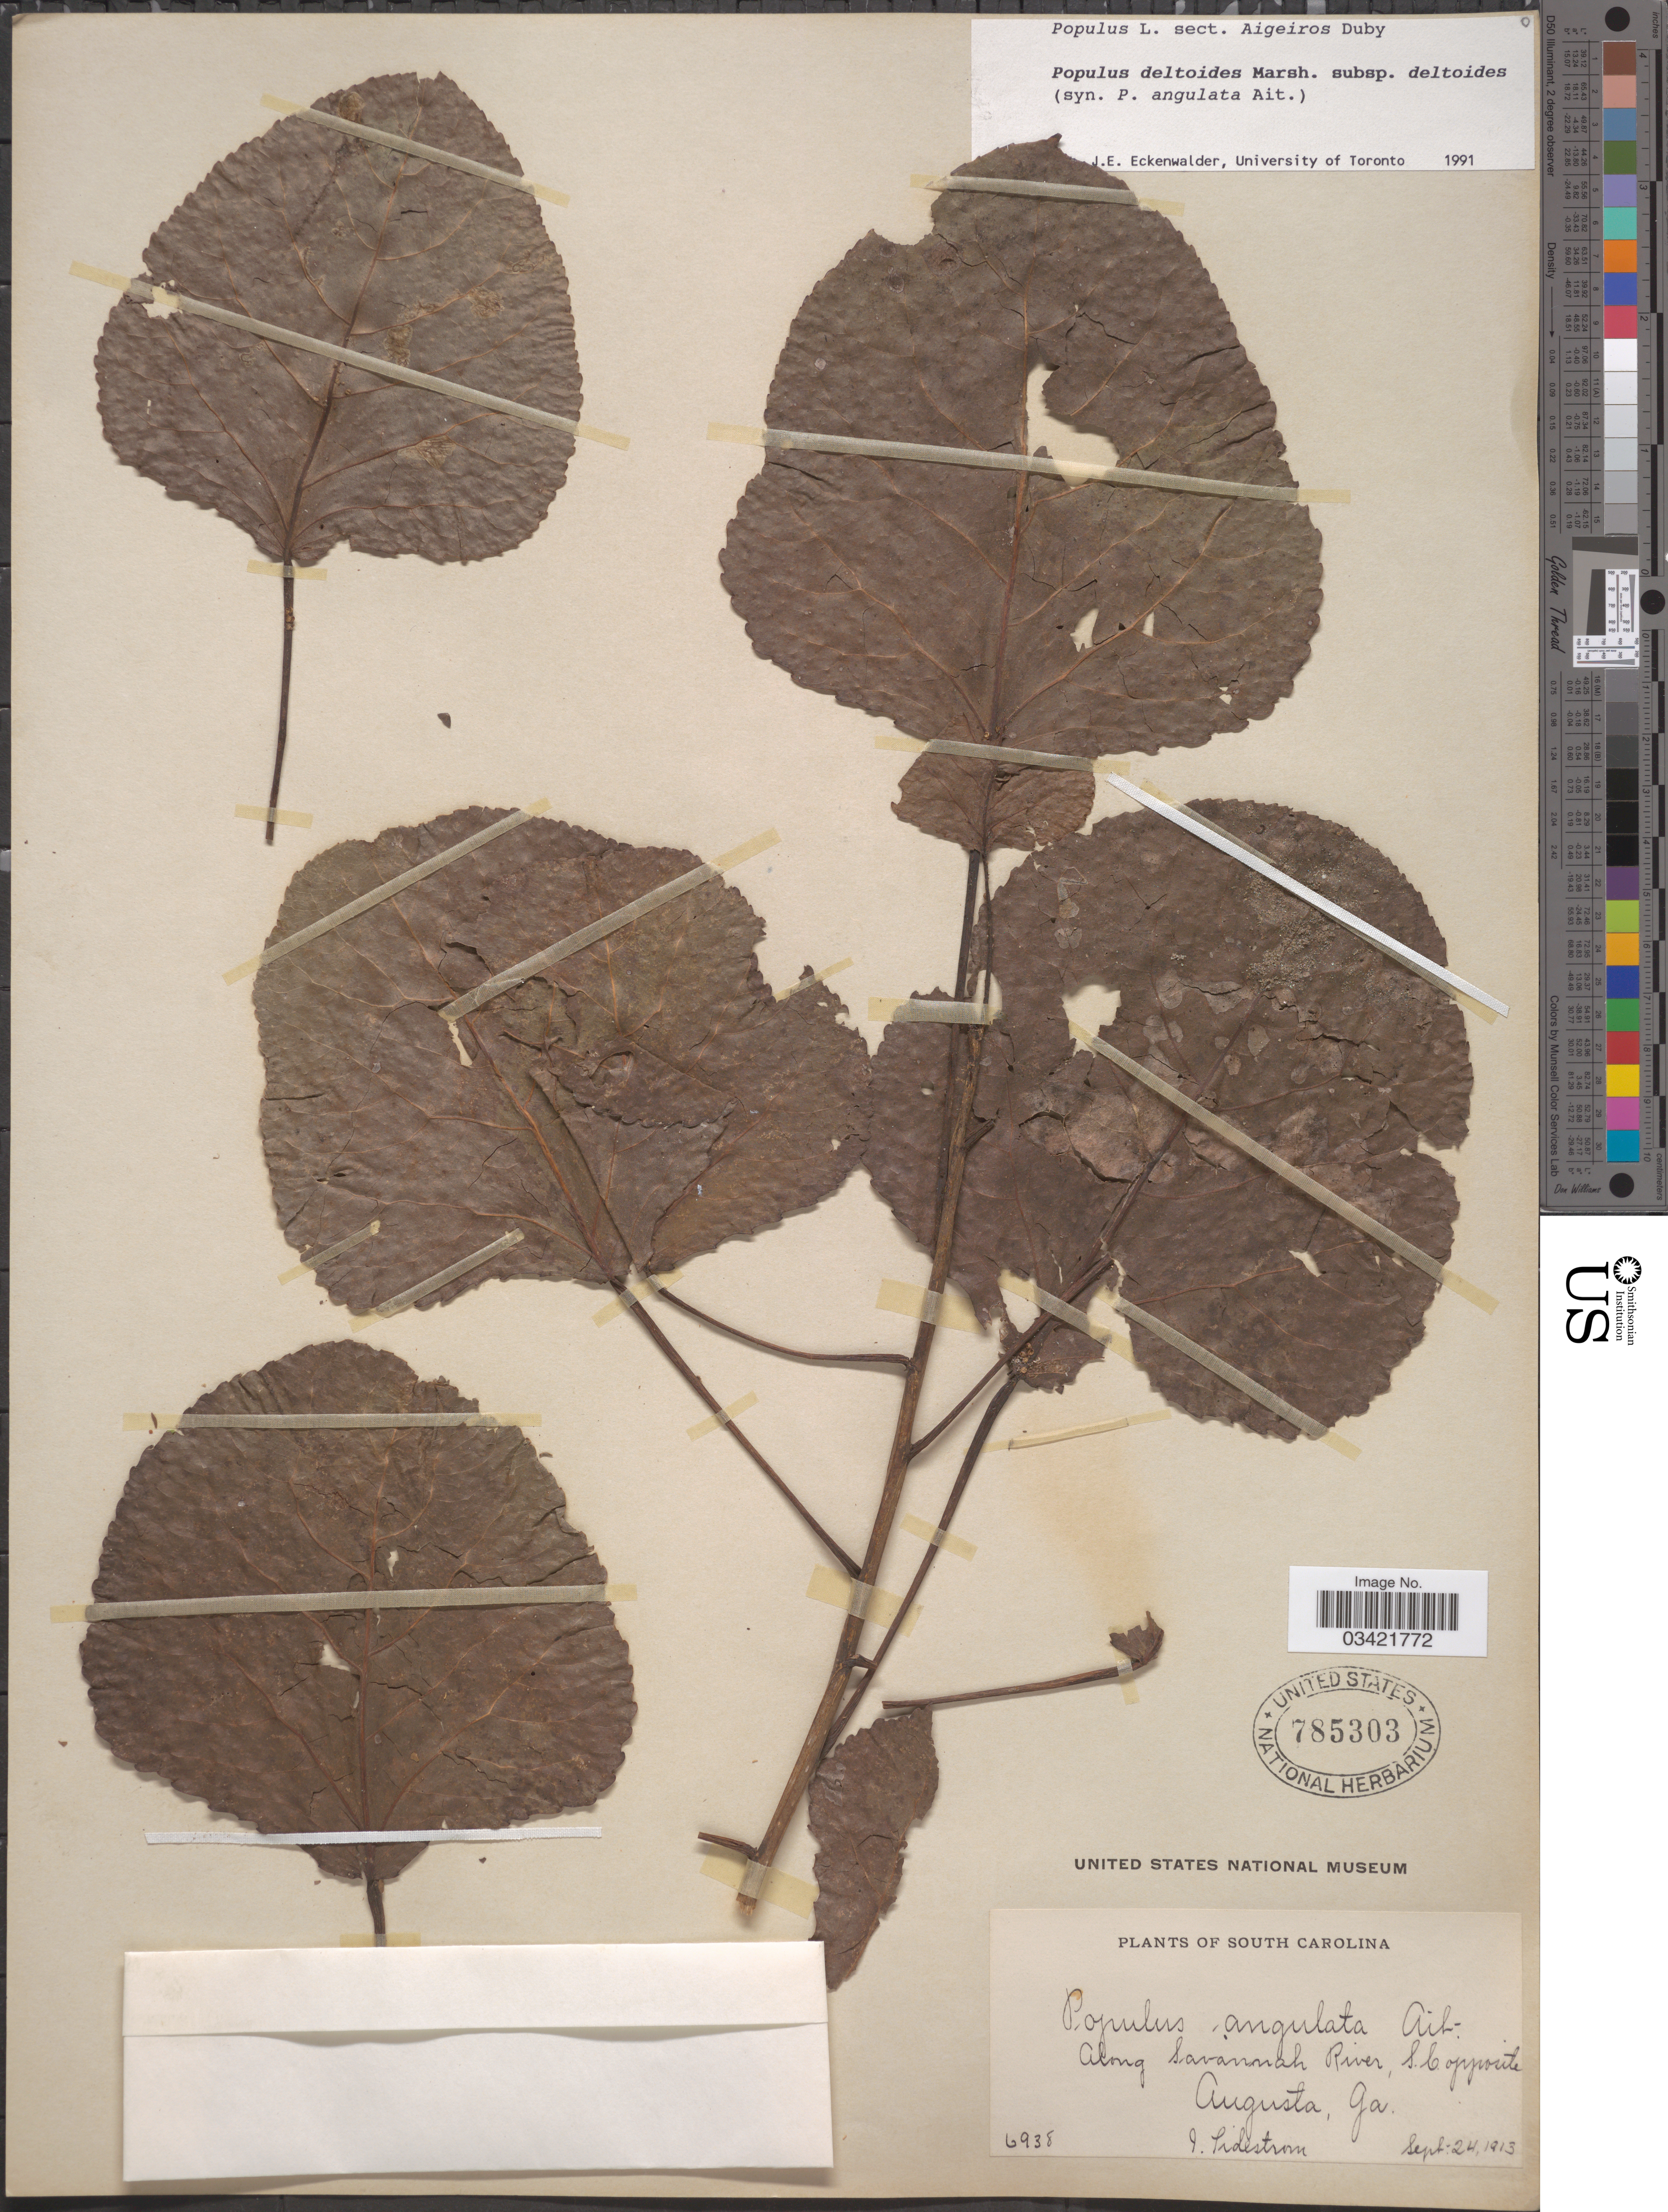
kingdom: Plantae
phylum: Tracheophyta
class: Magnoliopsida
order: Malpighiales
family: Salicaceae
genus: Populus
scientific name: Populus deltoides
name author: W. Bartram ex Marshall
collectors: J. Tidestrom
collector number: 6938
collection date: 1913-09-24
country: United States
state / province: South Carolina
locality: South Carolina. Along Savannah River, S.C. opposite Augusta, Ga.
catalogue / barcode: US 785303